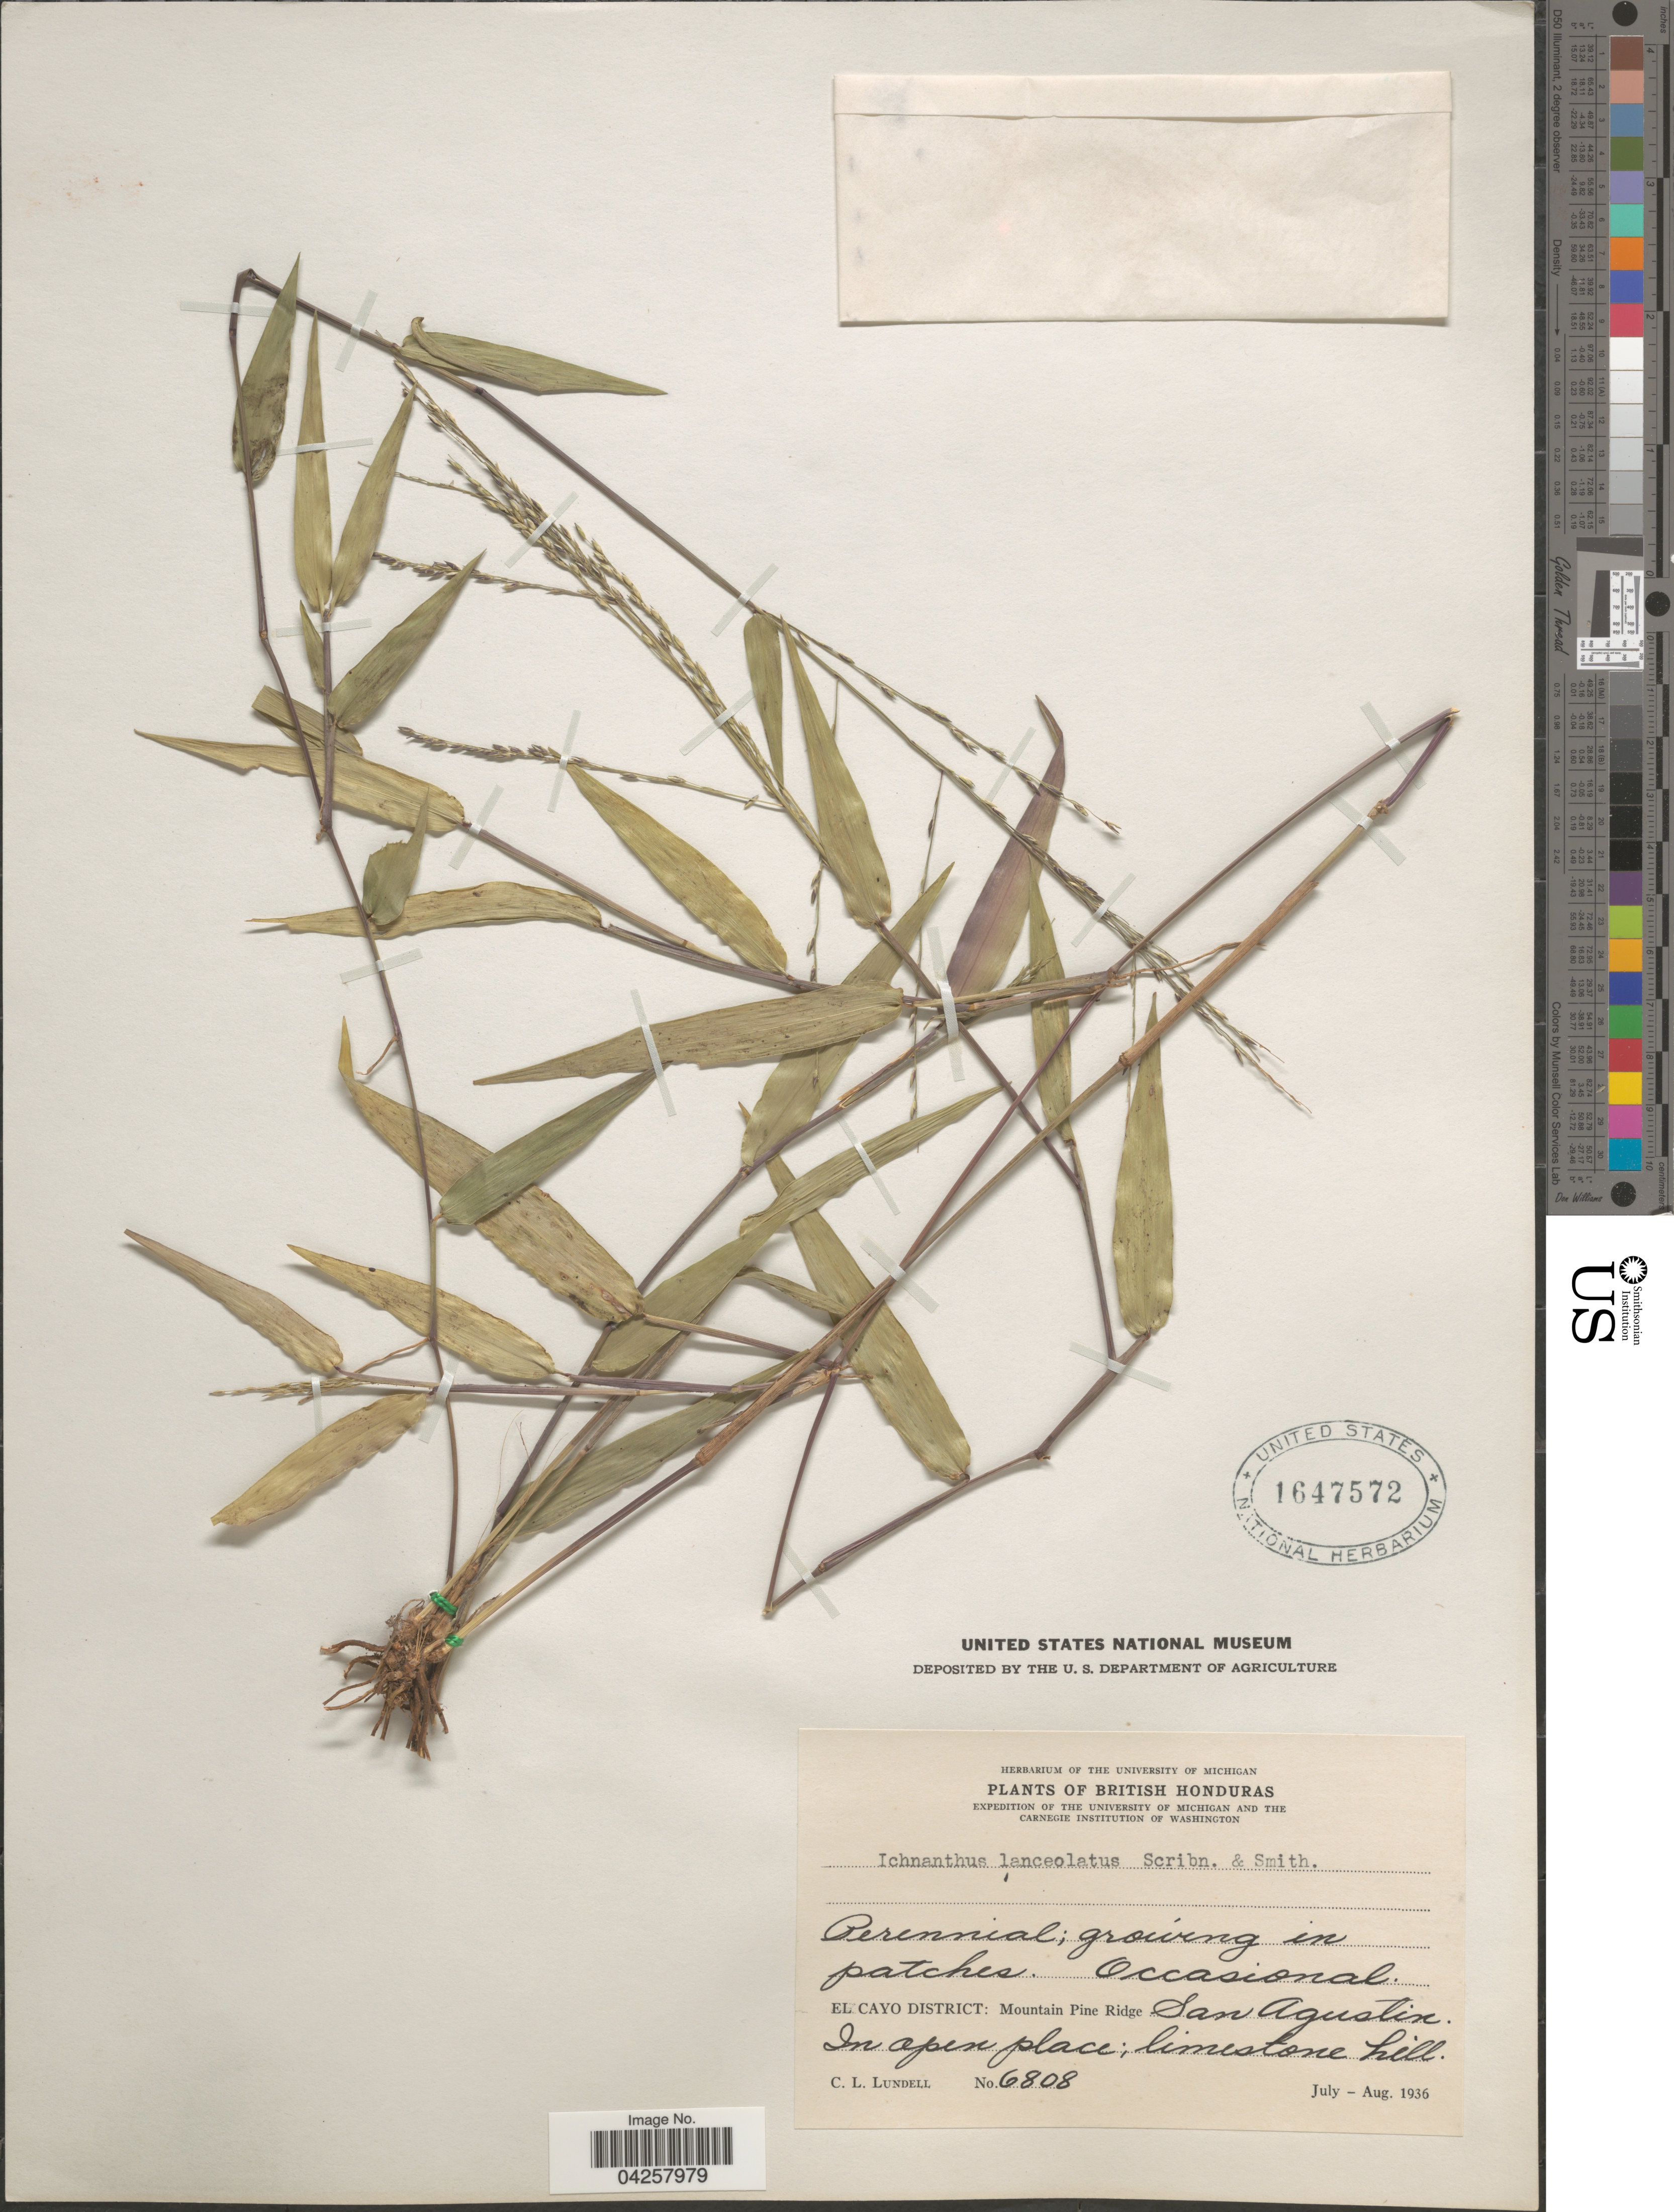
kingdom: Plantae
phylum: Tracheophyta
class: Liliopsida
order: Poales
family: Poaceae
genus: Ichnanthus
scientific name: Ichnanthus lanceolatus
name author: Scribn. & J.G. Sm.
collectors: C. L. Lundell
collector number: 6808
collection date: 1936-07/1936-08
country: Belize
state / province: Cayo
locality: British Honduras. Expedition of the University of Michigan and the Carnegie Institution of Washington. El Cayo District: Mountain Pine Ridge. San Agustin.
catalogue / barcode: US 1647572